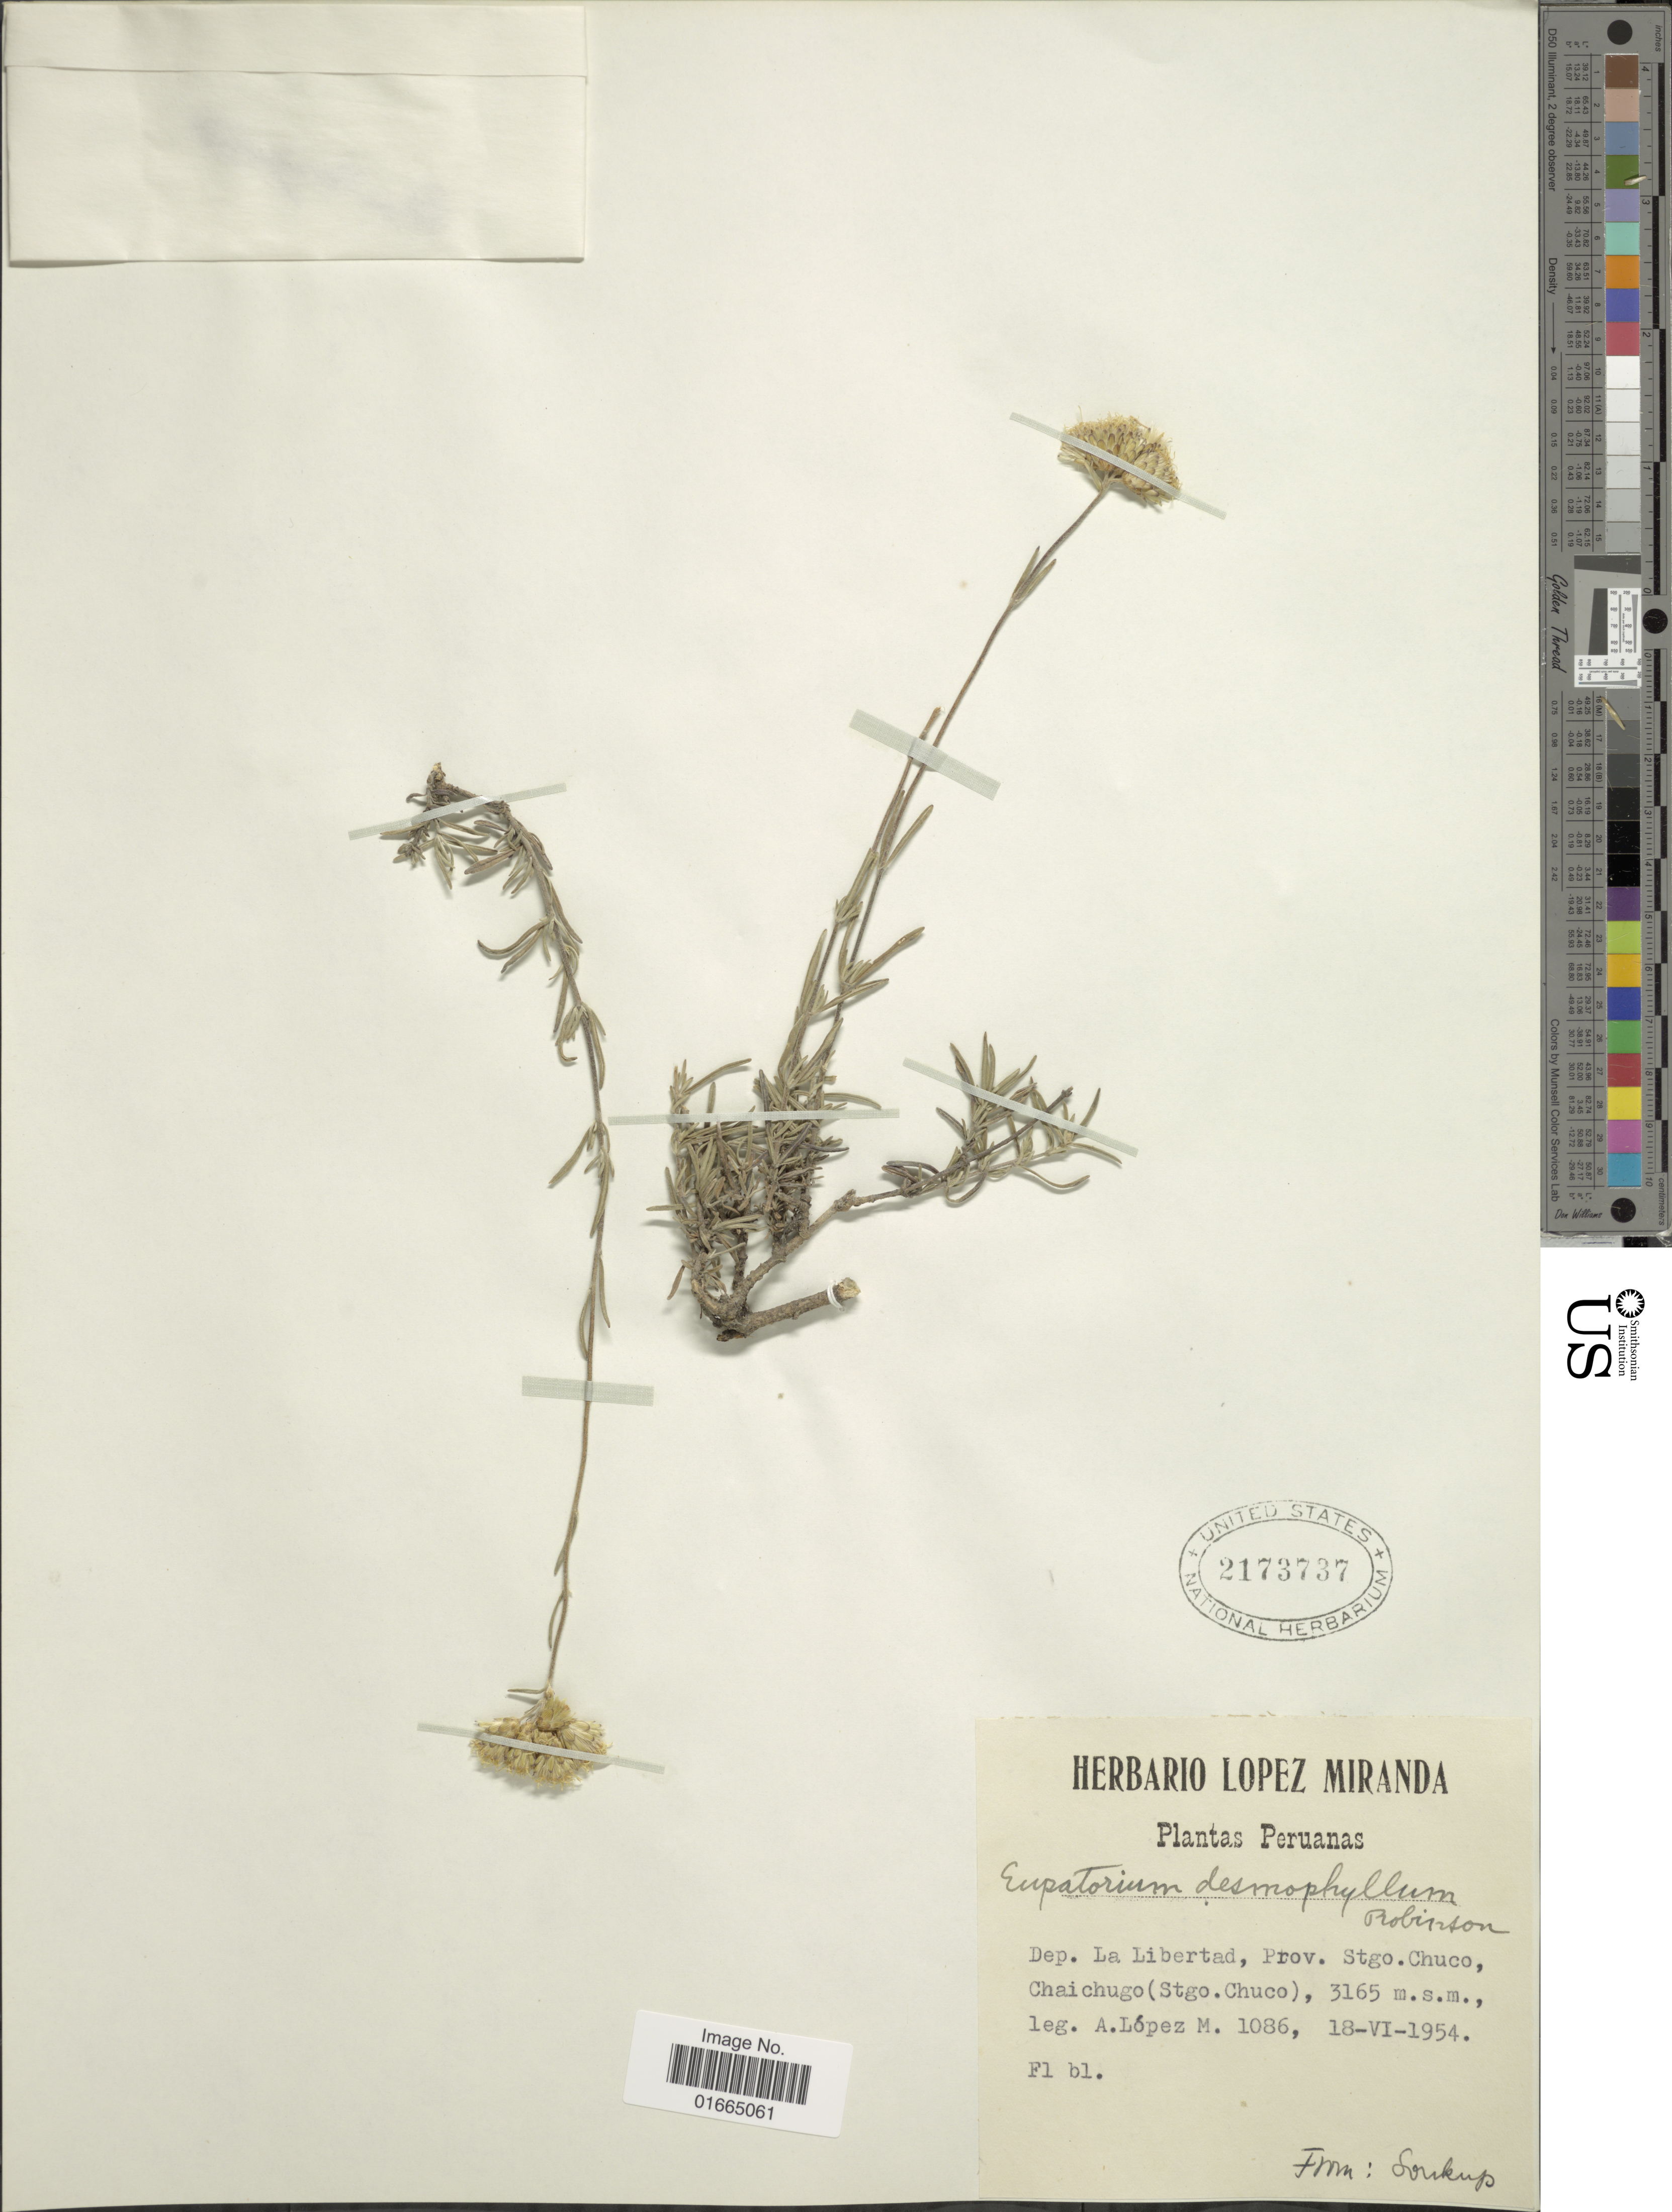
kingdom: Plantae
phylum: Tracheophyta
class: Magnoliopsida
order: Asterales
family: Asteraceae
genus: Cronquistianthus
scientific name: Cronquistianthus desmophyllus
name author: (B.L. Rob.) R.M. King & H. Rob.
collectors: A. López M.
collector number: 1086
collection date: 1954-06-18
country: Peru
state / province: La Libertad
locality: Dep. La Libertad, Prov. Stgo. Chuco, Chaichugo (Stgo. Chuco)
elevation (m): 3165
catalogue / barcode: US 2173737